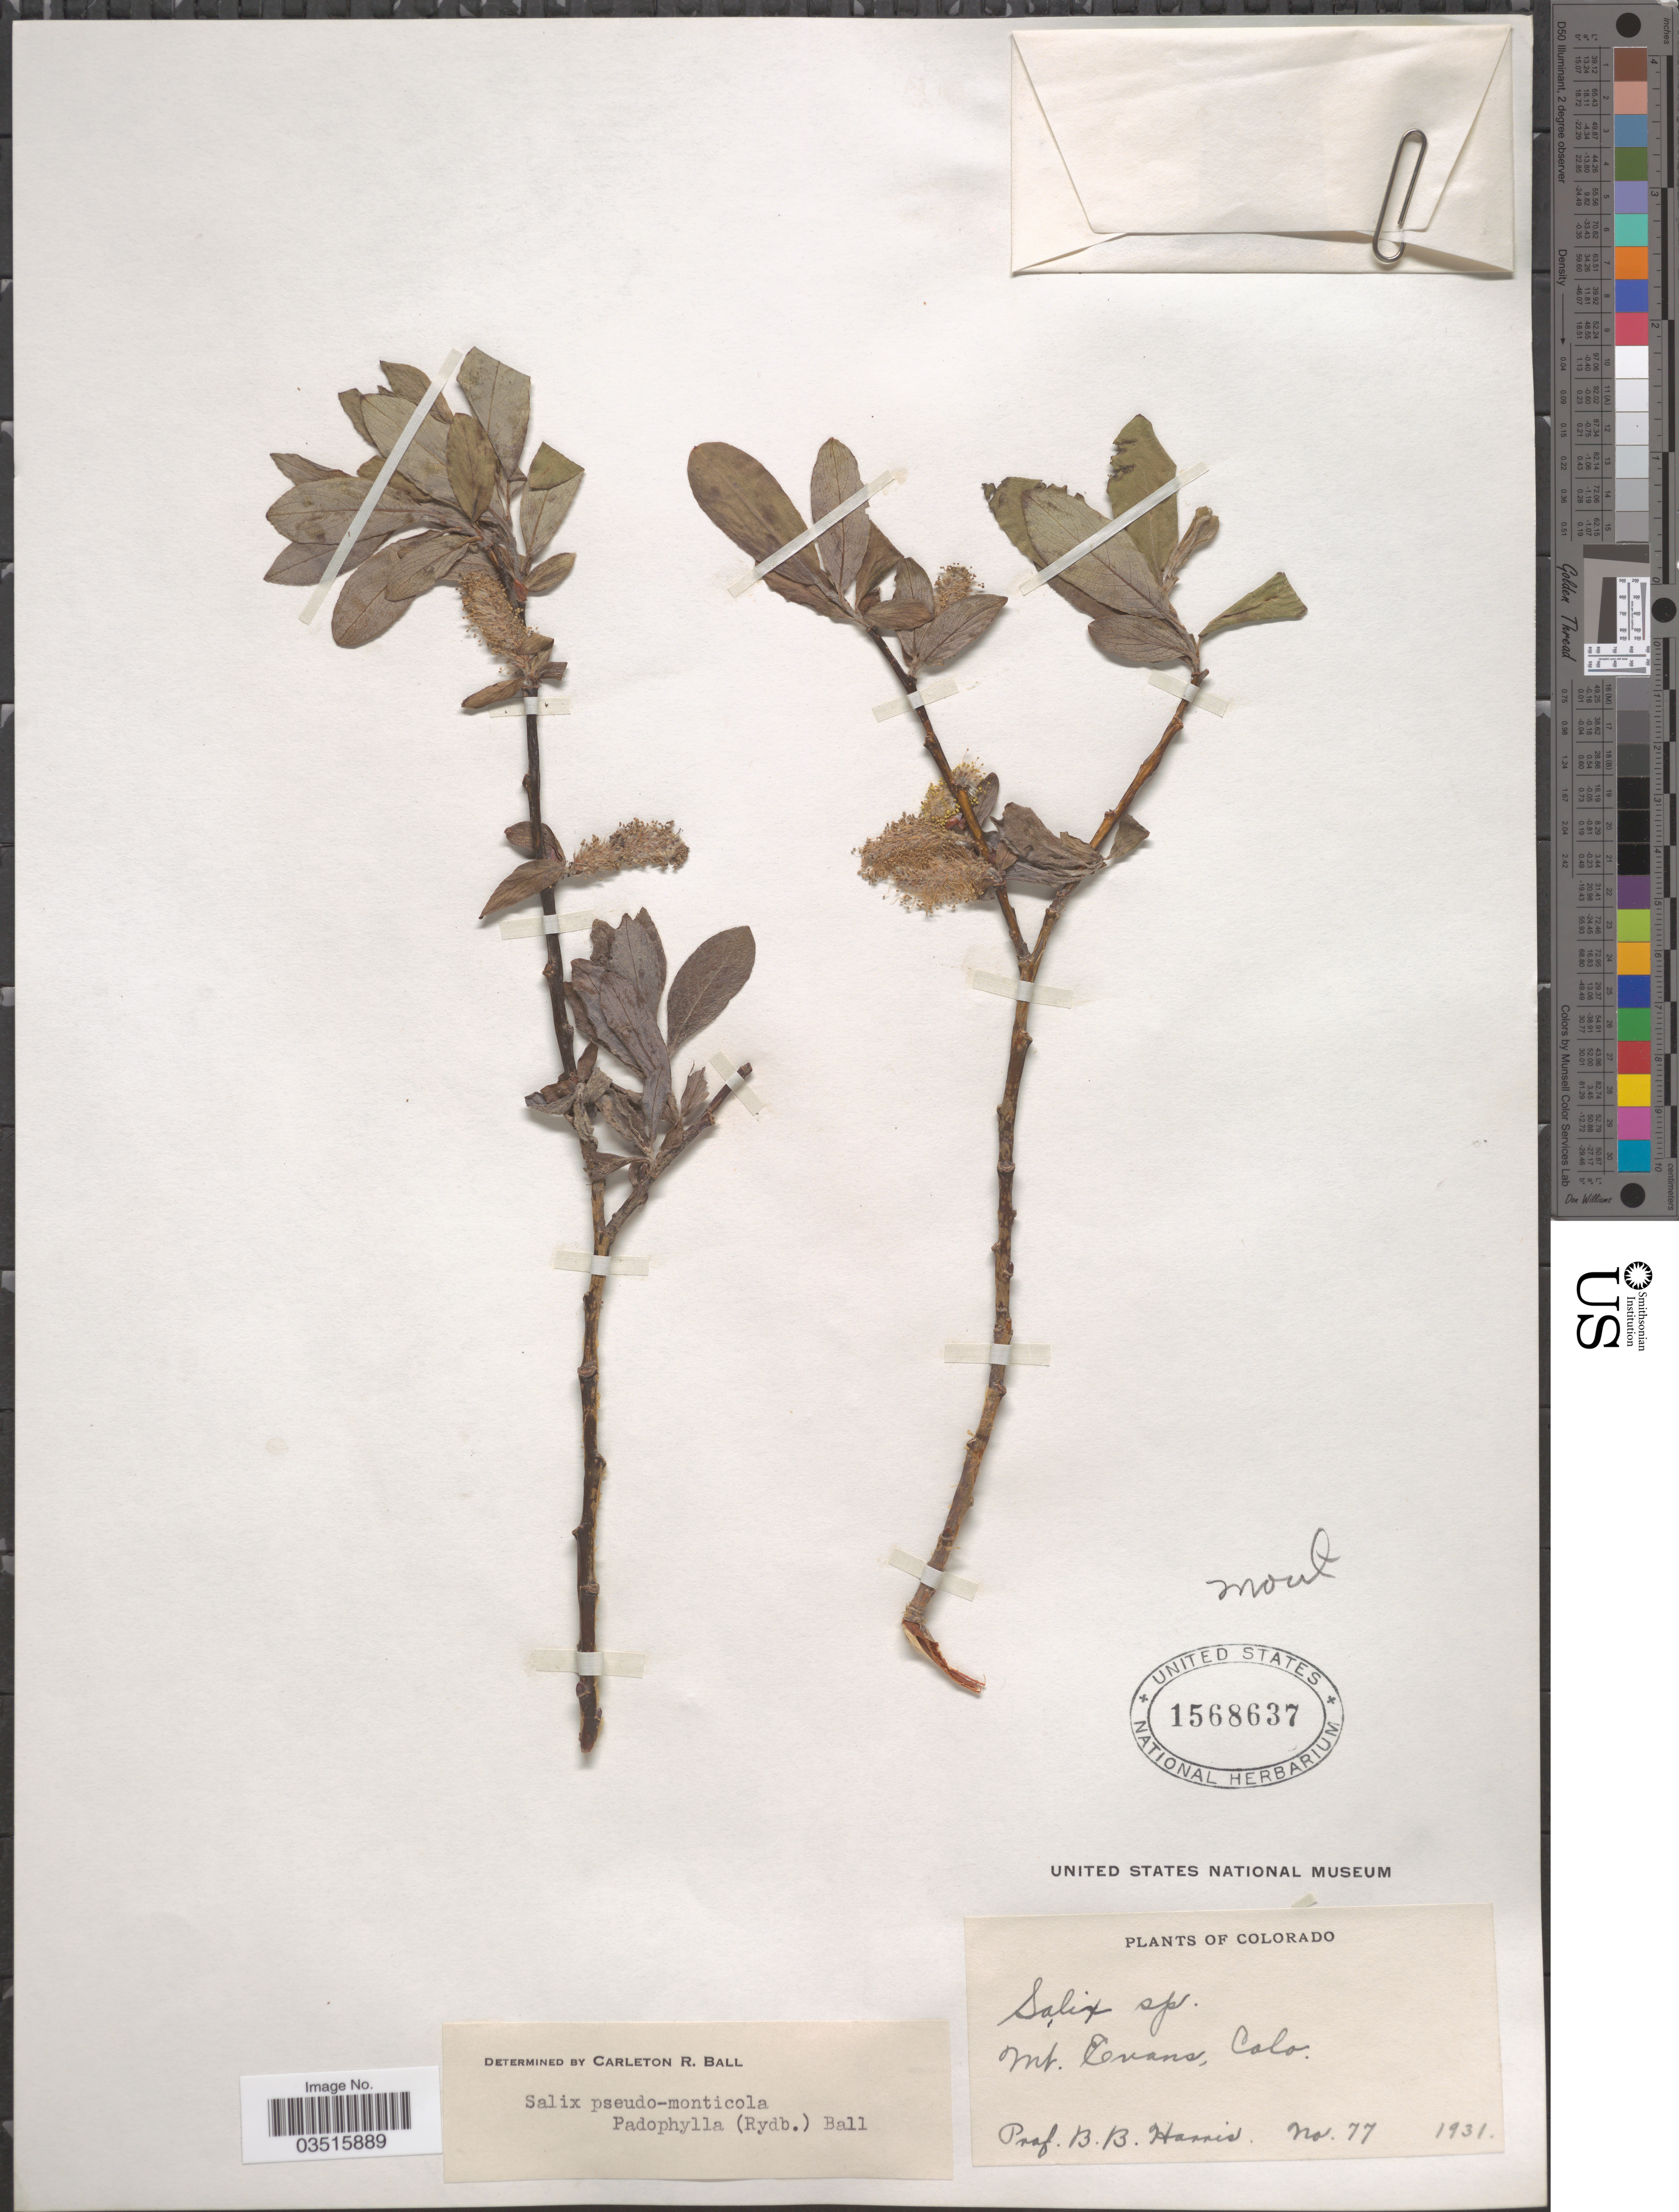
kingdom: Plantae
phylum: Tracheophyta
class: Magnoliopsida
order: Malpighiales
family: Salicaceae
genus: Salix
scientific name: Salix monticola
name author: Bebb.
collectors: B. B. Harris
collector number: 77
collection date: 1931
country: United States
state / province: Colorado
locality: Mt. Evans.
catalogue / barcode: US 1568637